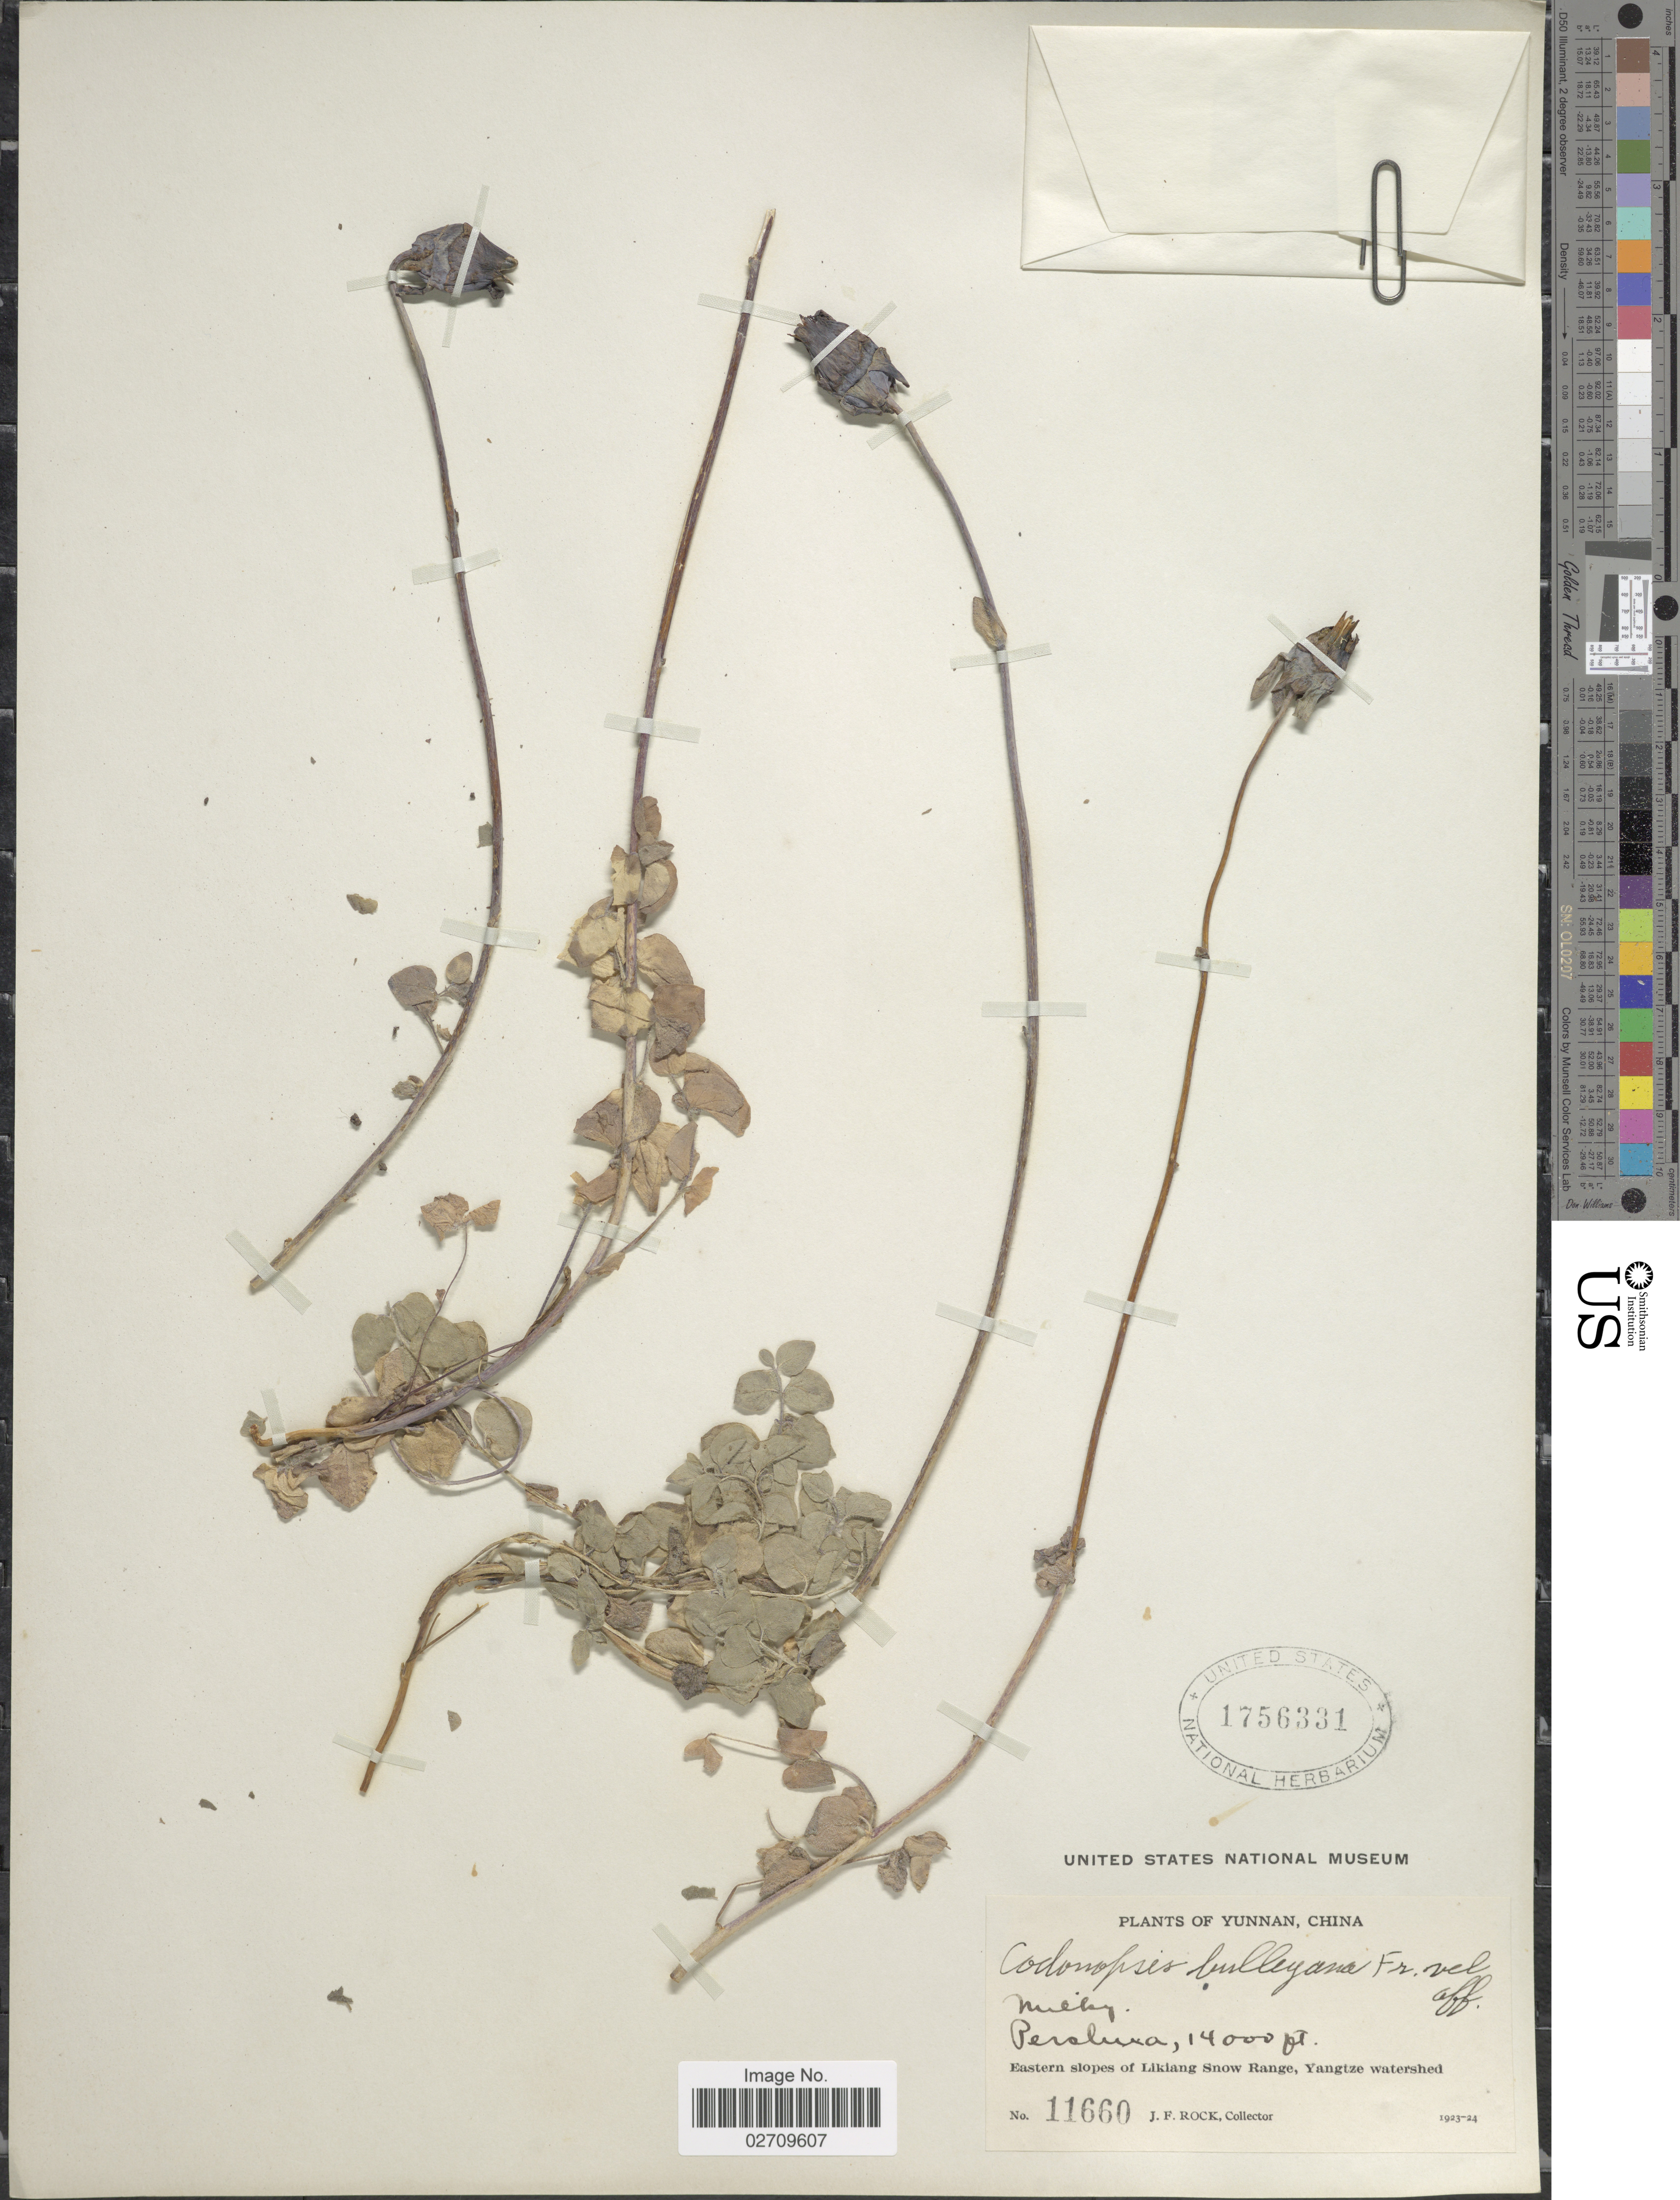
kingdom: Plantae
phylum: Tracheophyta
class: Magnoliopsida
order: Asterales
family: Campanulaceae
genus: Codonopsis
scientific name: Codonopsis bulleyana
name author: Forrest ex Diels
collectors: J. F. Rock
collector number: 11660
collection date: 1923/1924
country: China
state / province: Yunnan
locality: Persluxa, Eastern slopes of Likiang Snow Range, Yangtze watershed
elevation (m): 4267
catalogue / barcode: US 1756331